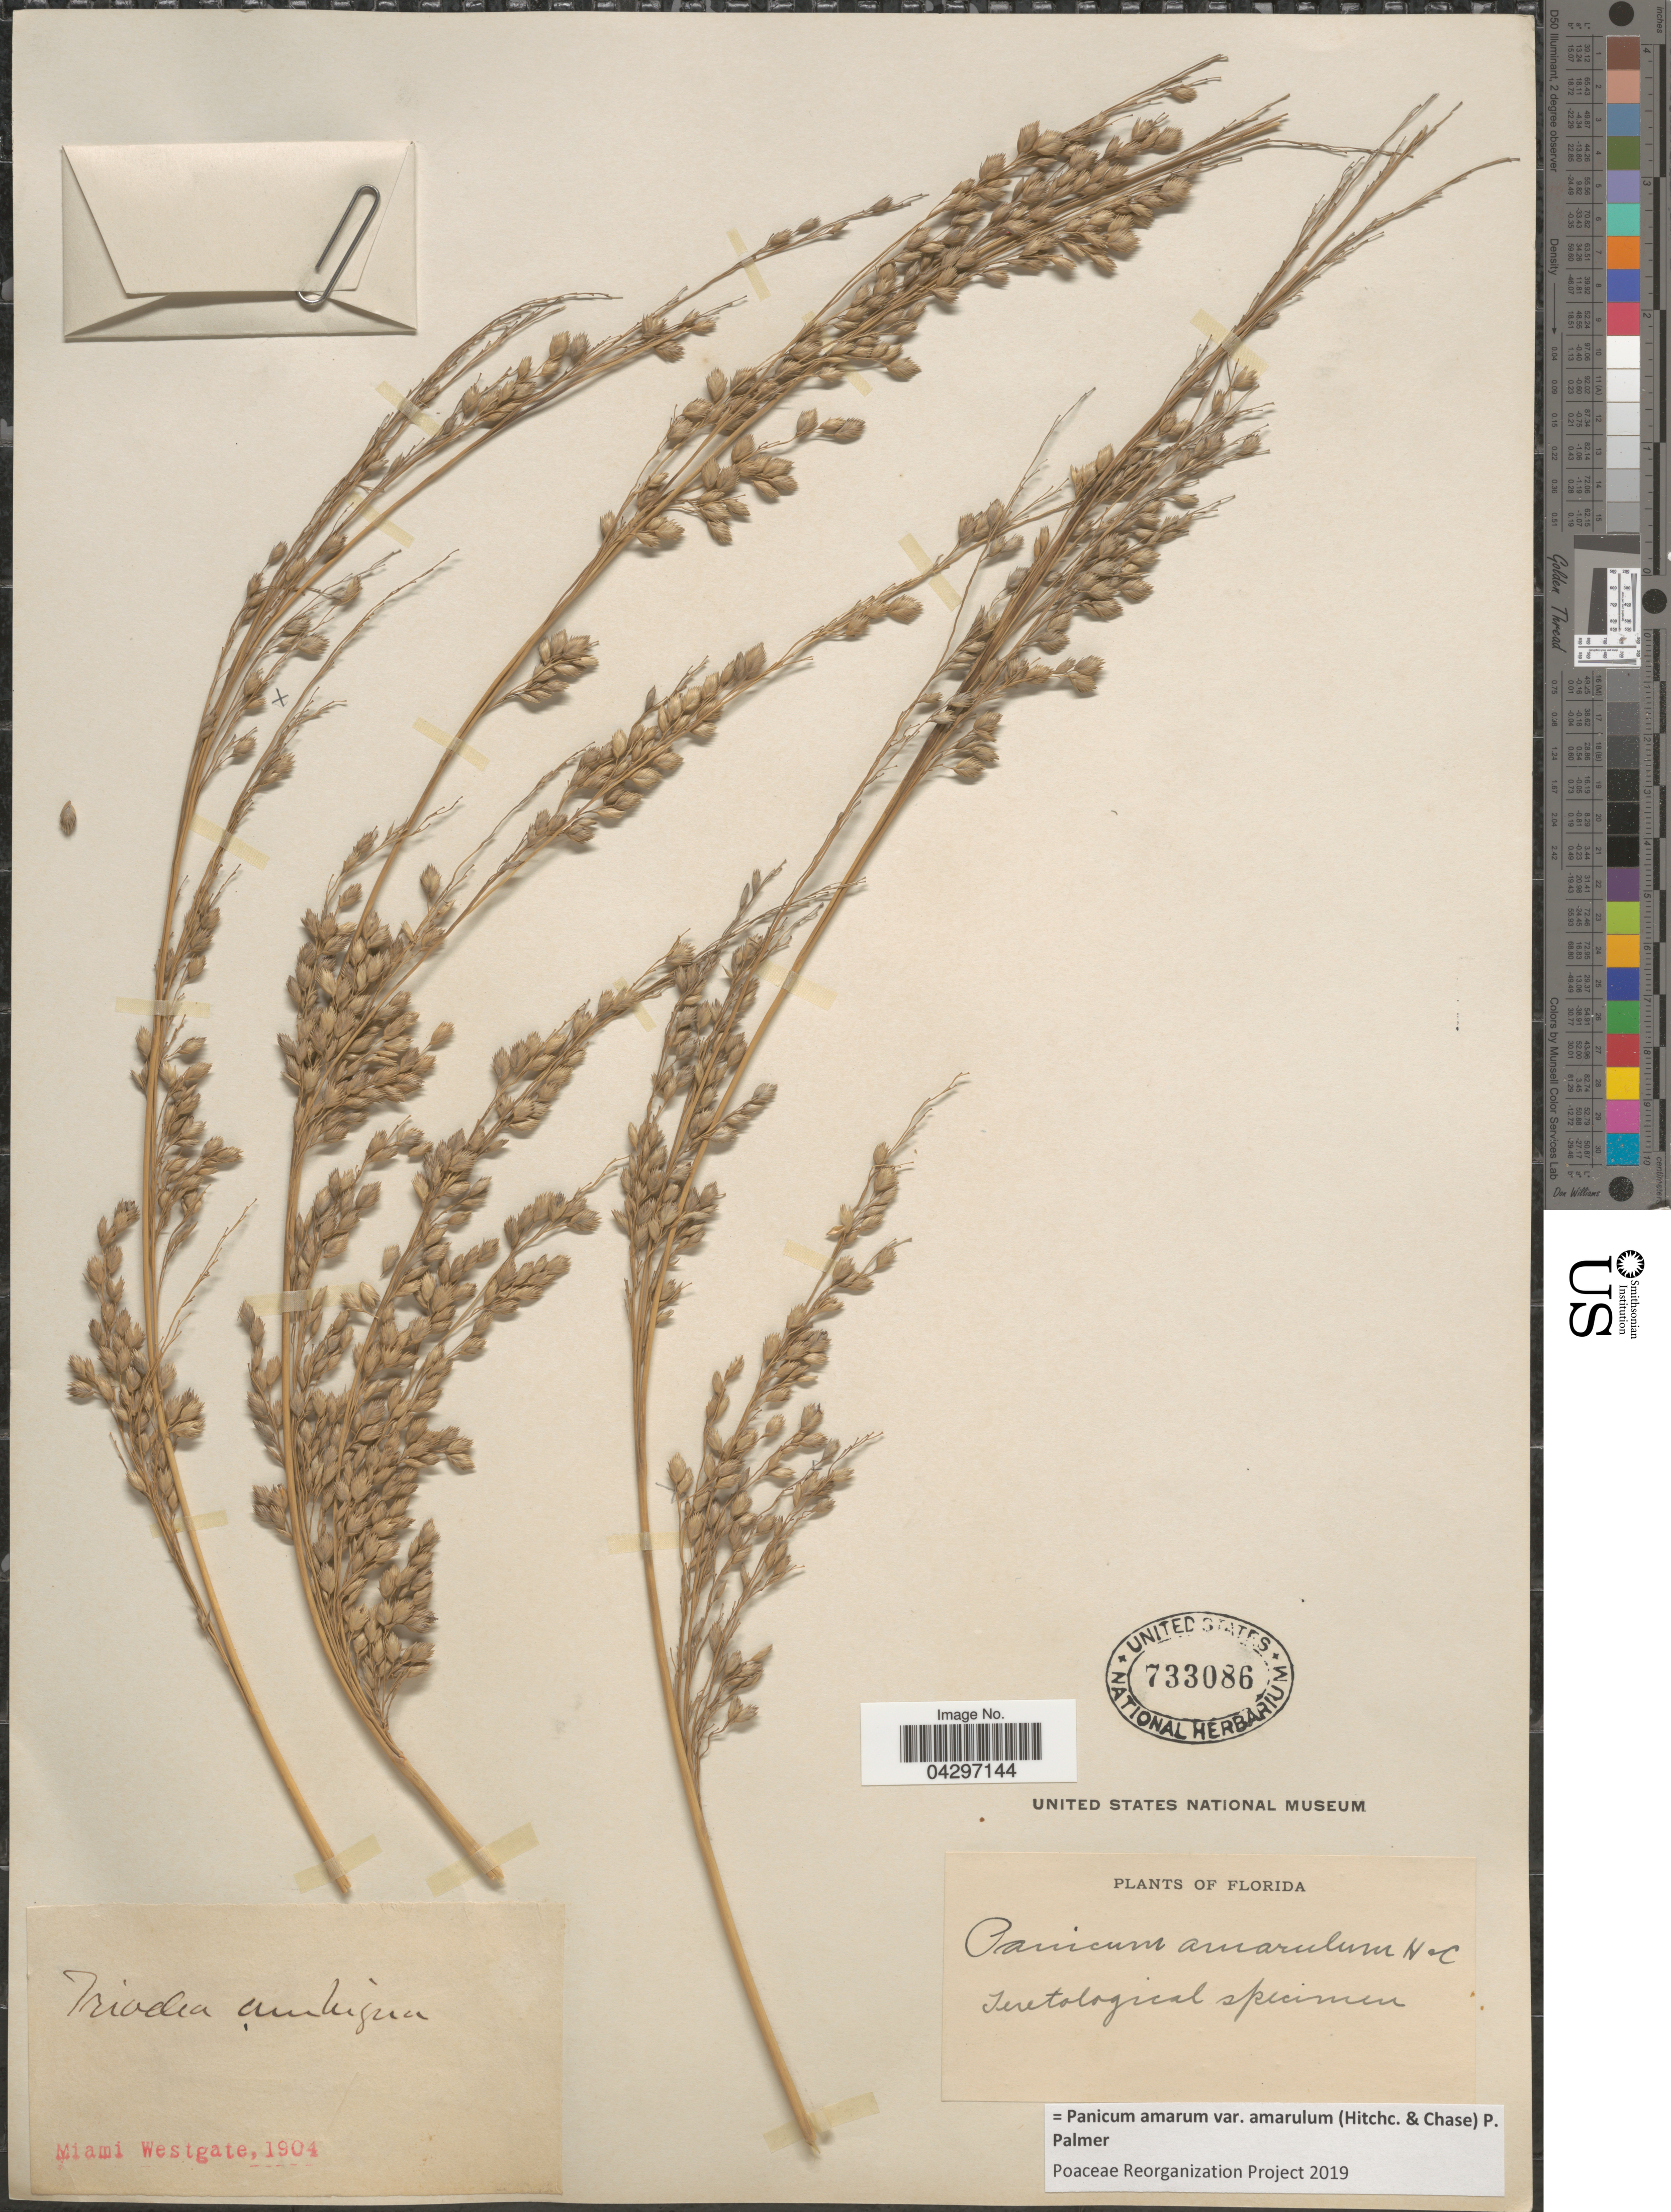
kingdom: Plantae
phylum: Tracheophyta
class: Liliopsida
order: Poales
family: Poaceae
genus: Panicum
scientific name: Panicum amarum var. amarulum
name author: (Hitchc. & Chase) Freckmann & Lelong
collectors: -. Westgate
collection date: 1904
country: United States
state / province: Florida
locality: Miami.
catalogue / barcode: US 733086